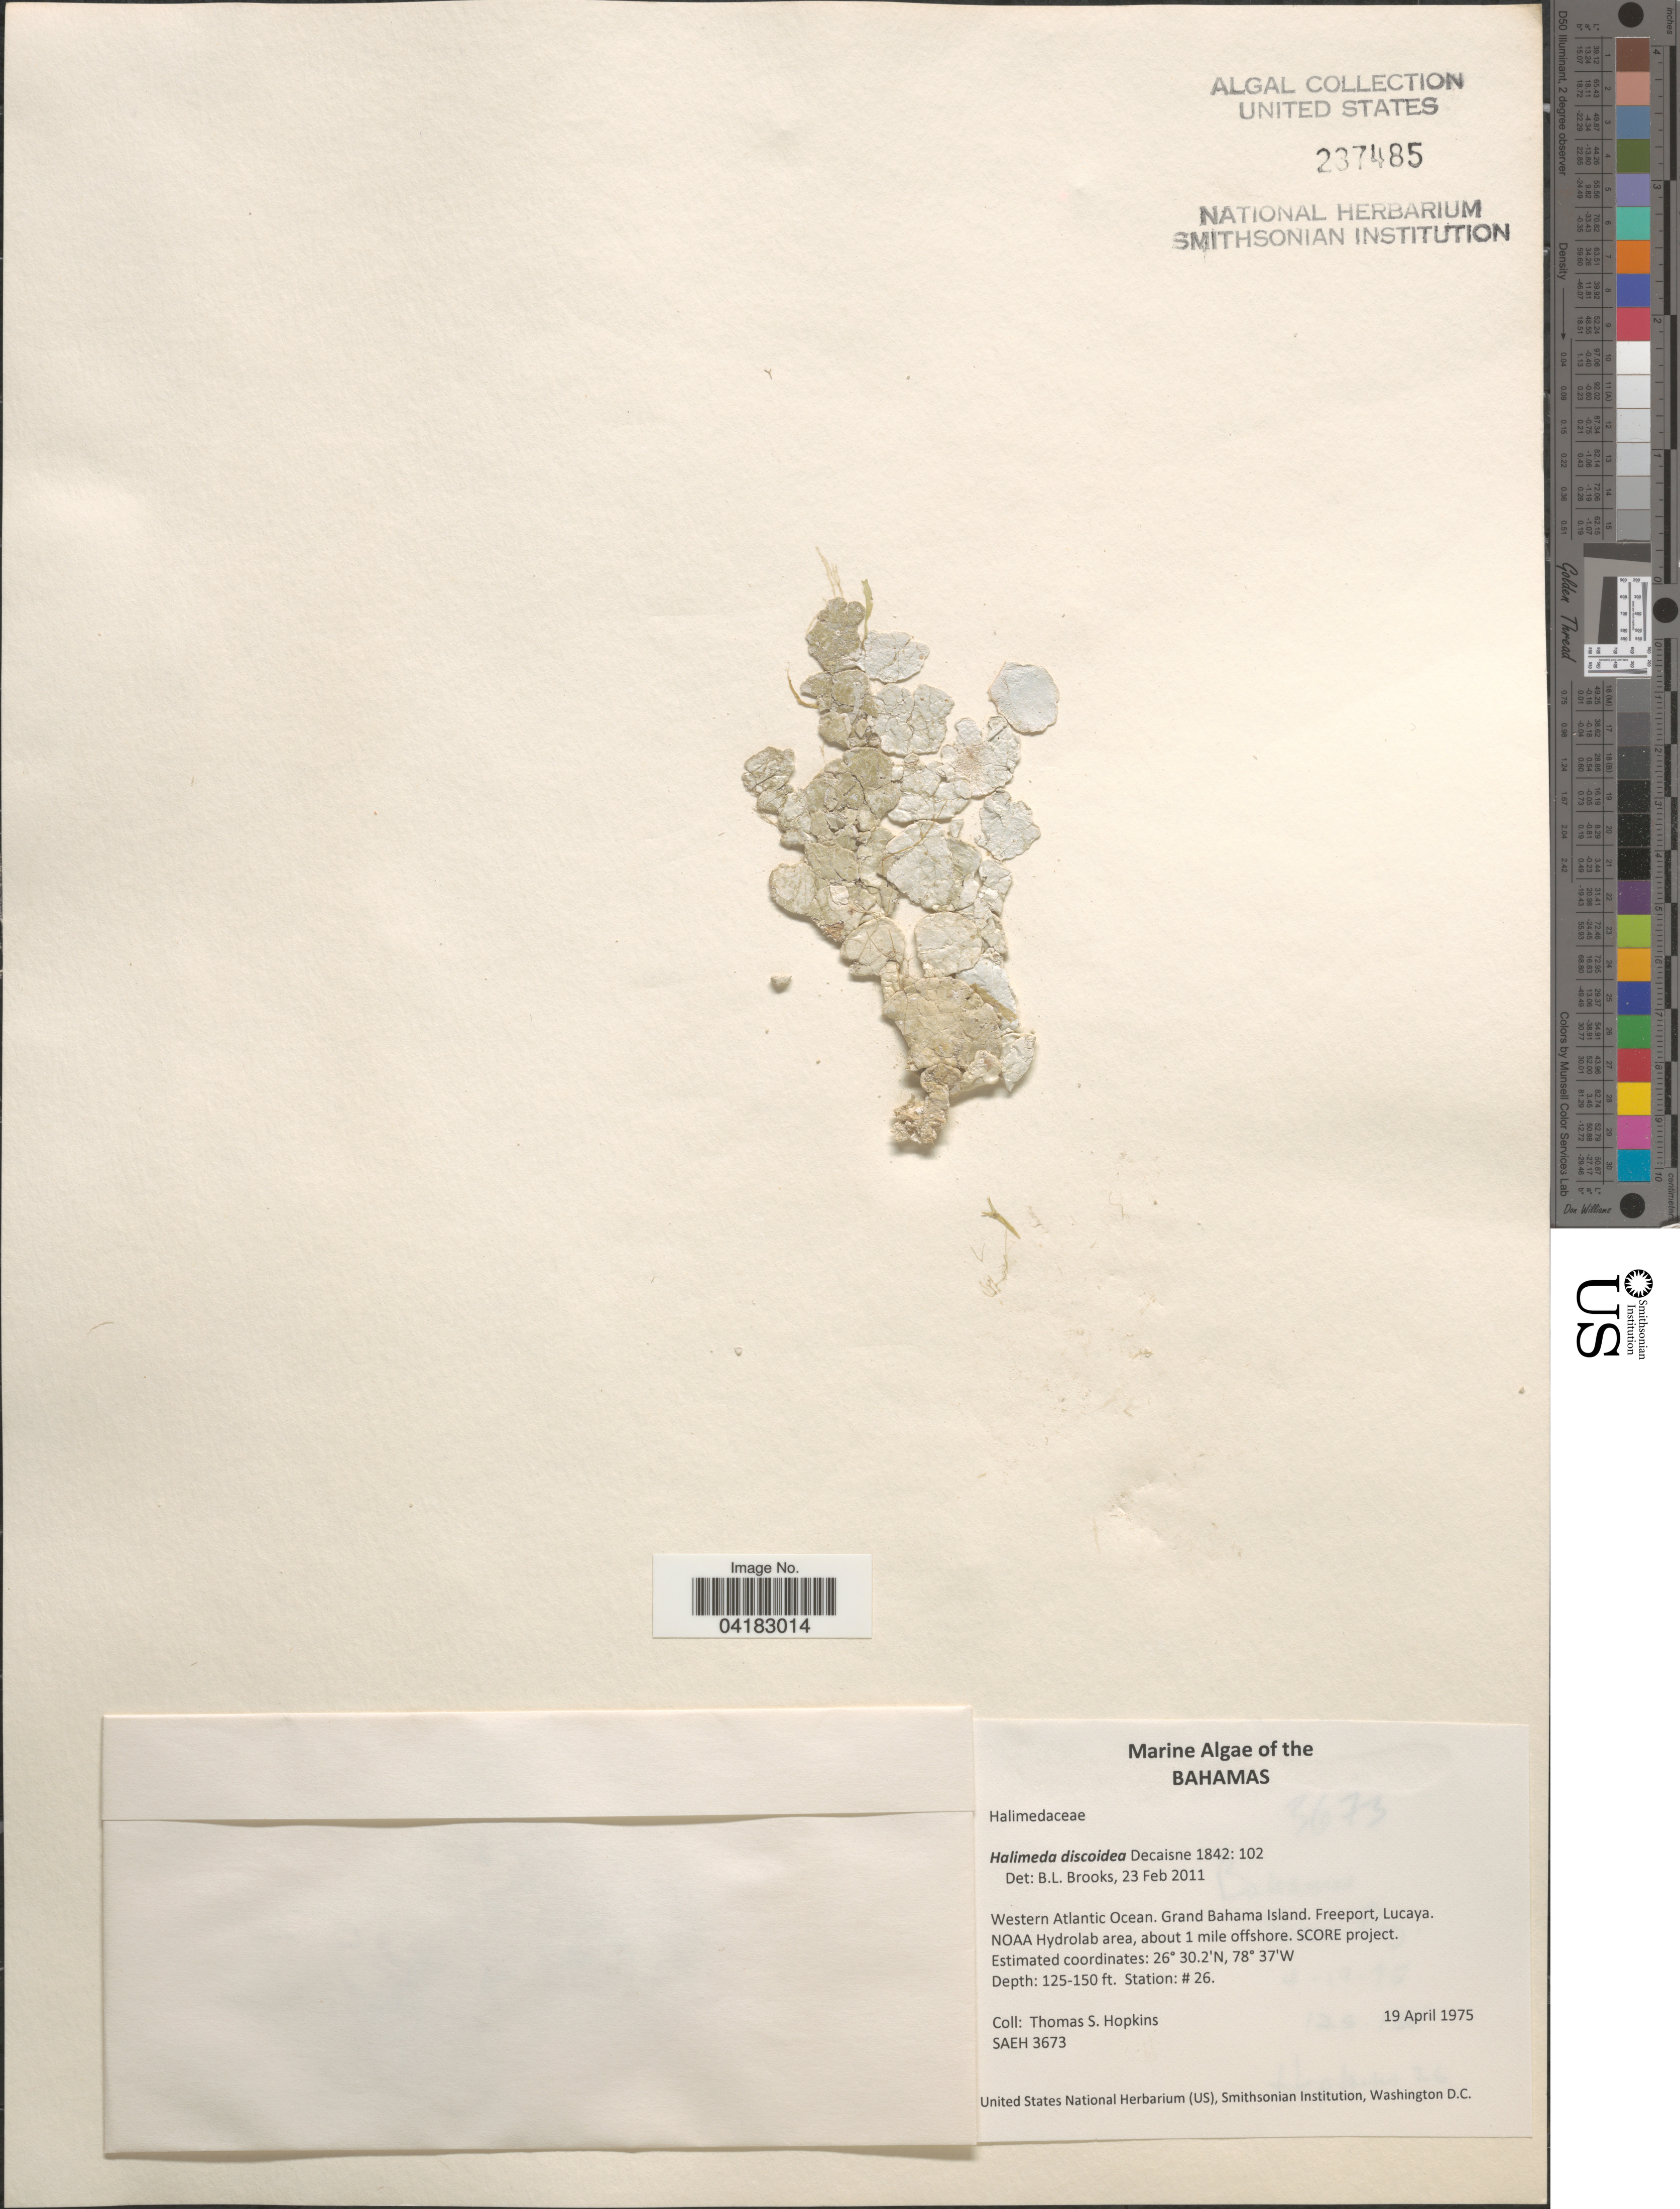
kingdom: Plantae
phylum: Chlorophyta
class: Ulvophyceae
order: Bryopsidales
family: Halimedaceae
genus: Halimeda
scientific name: Halimeda discoidea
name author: Decne.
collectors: T. Hopkins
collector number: SAEH3673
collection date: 1975-04-19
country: Bahamas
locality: Western Atlantic Ocean. Grand Bahama Island. Freeport, Lucaya. NOAA Hydrolab area, about 1 mile offshore. SCORE project. Station: #26.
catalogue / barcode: US 237485